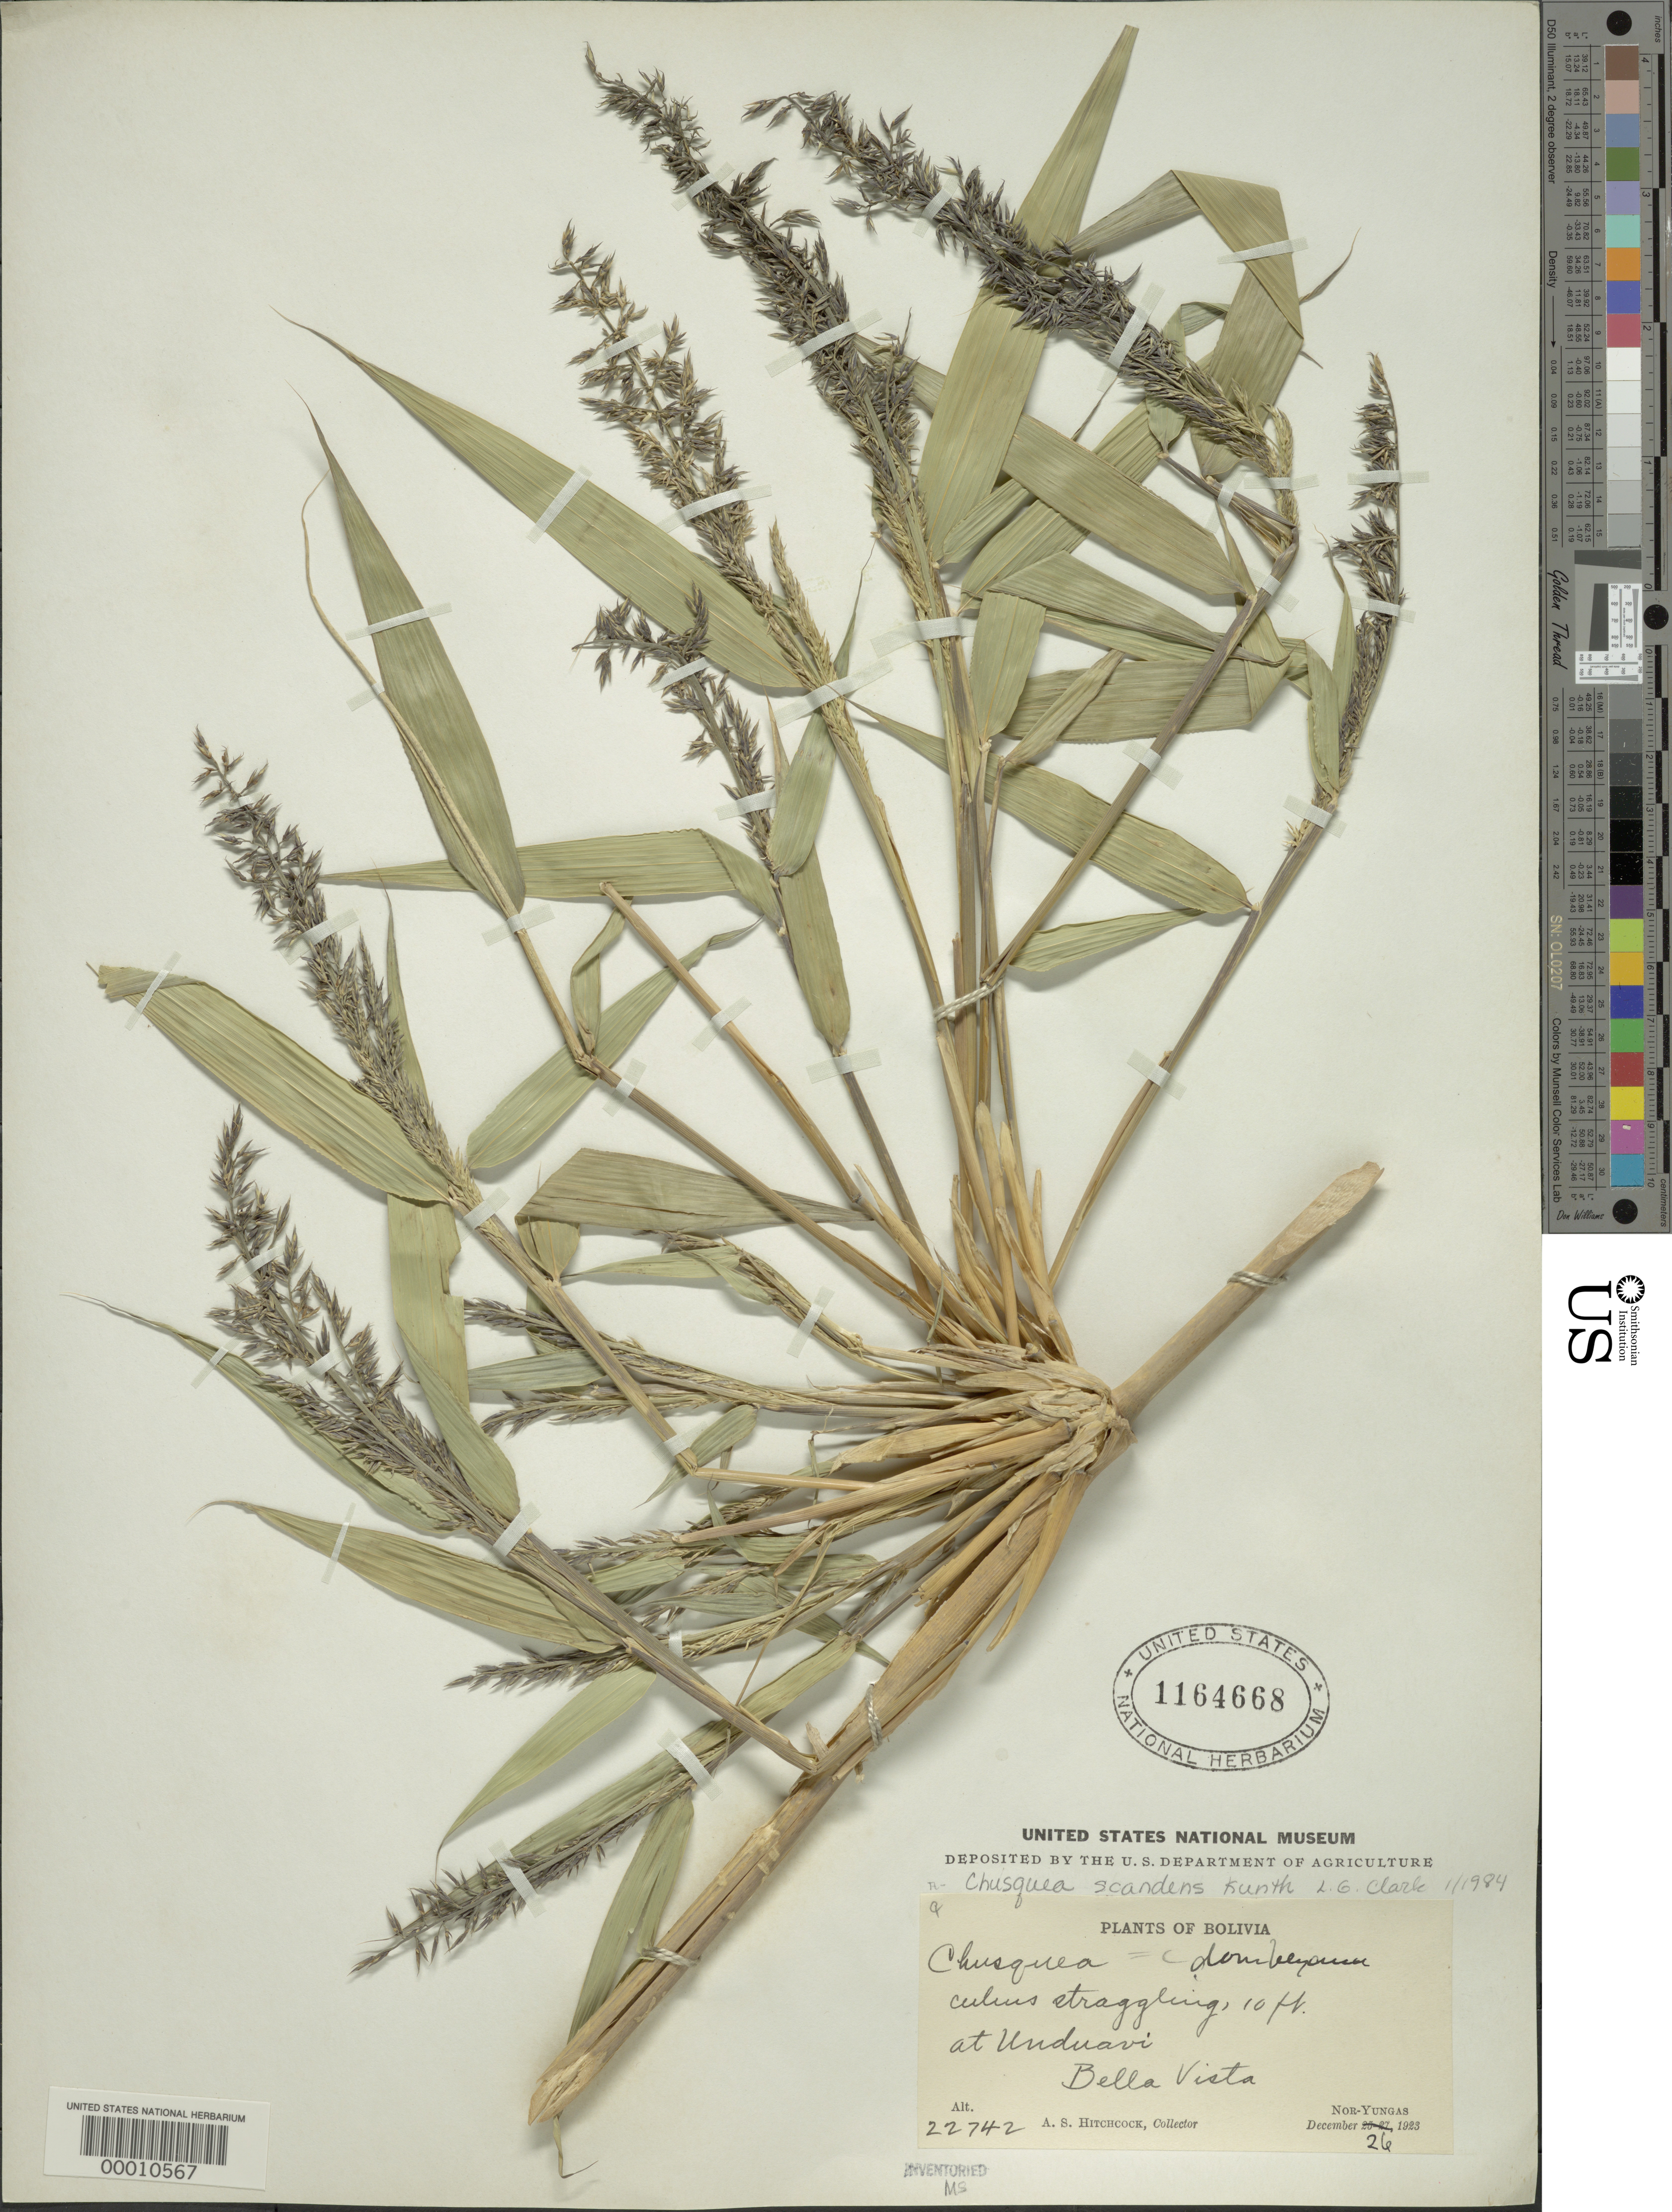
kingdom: Plantae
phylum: Tracheophyta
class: Liliopsida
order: Poales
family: Poaceae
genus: Chusquea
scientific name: Chusquea scandens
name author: Kunth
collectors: A. S. Hitchcock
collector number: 22742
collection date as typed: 26 Dec 1923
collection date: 1923-12-26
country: Bolivia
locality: At Unduavi, Bella Vista, nor-Yungas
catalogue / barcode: US 1164668